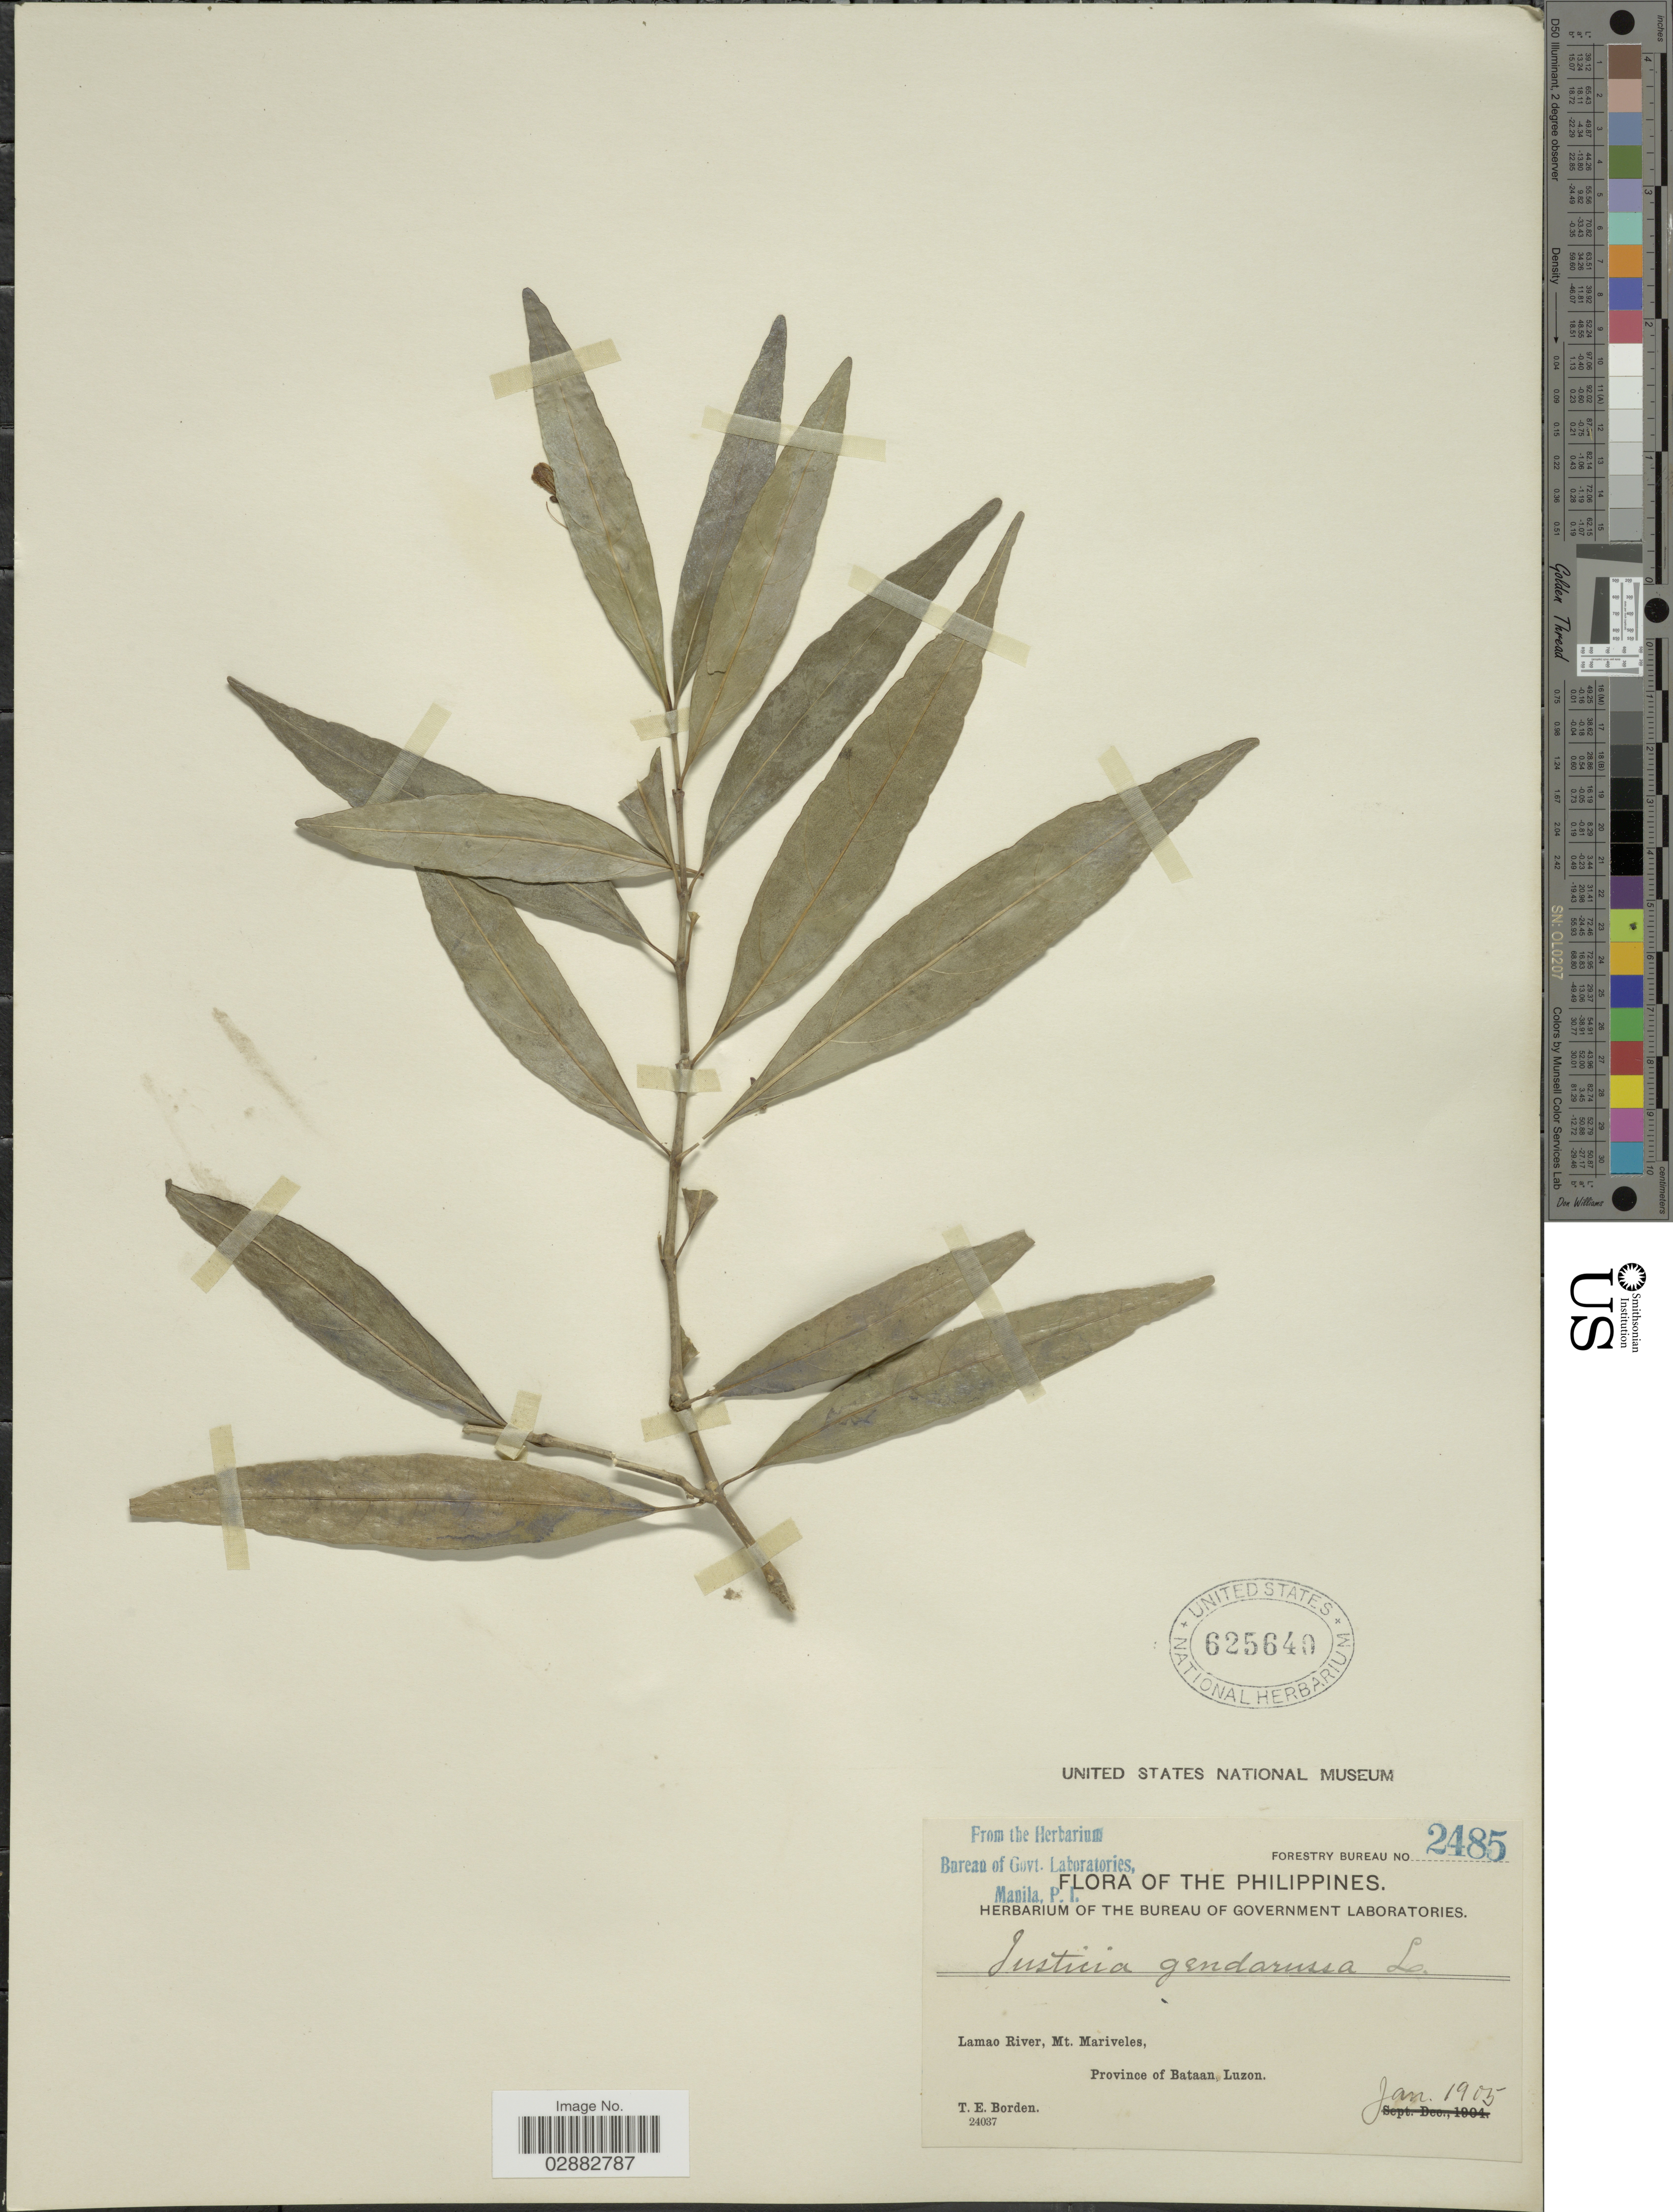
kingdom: Plantae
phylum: Tracheophyta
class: Magnoliopsida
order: Lamiales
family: Acanthaceae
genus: Justicia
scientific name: Justicia gendarussa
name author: Burm. f.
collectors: T. E. Borden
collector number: Forestry Bureau 2485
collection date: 1905-01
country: Philippines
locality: Lamao River, Mt. Mariveles, Province of Bataan, Luzon.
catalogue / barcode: US 625640